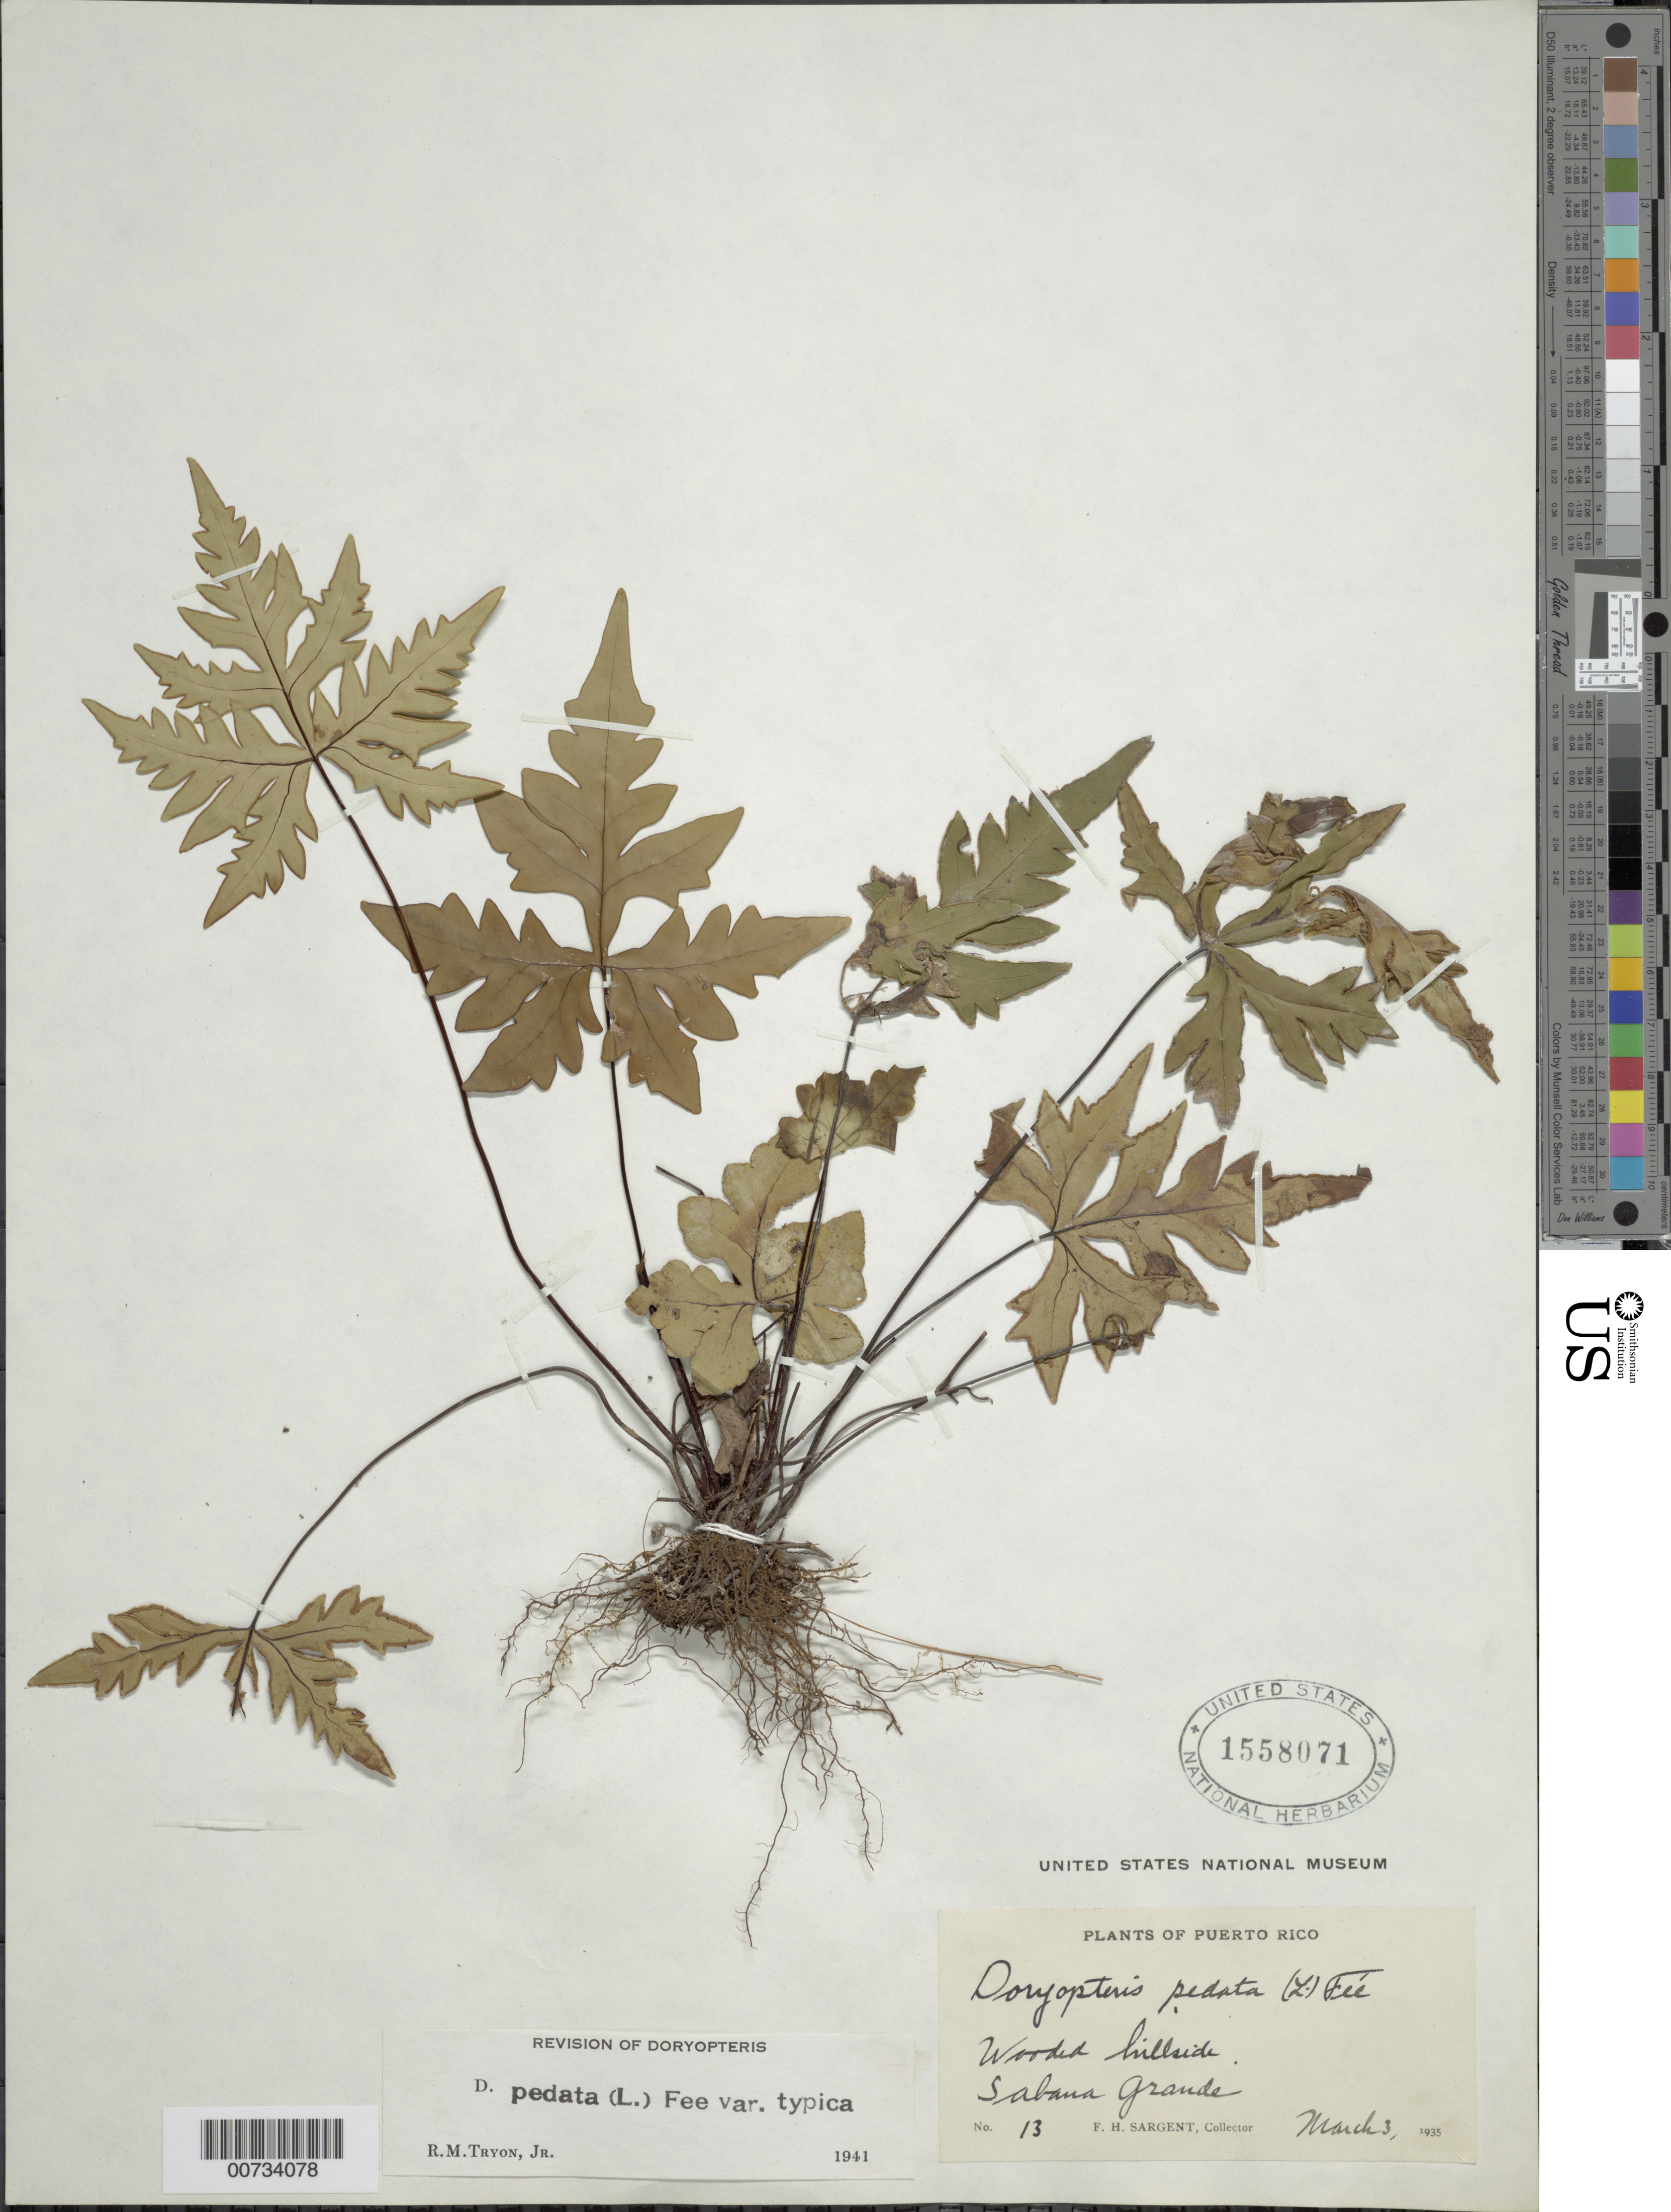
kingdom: Plantae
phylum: Tracheophyta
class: Polypodiopsida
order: Polypodiales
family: Pteridaceae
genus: Doryopteris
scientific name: Doryopteris pedata var. typica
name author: (L.) Fée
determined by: Tryon, Rolla M., Jr.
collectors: F. H. Sargent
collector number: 13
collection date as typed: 03 Mar 1935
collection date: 1935-03-03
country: Puerto Rico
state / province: Sabana Grande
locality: Sabana Grande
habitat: Wooded hillside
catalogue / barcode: US 1558071